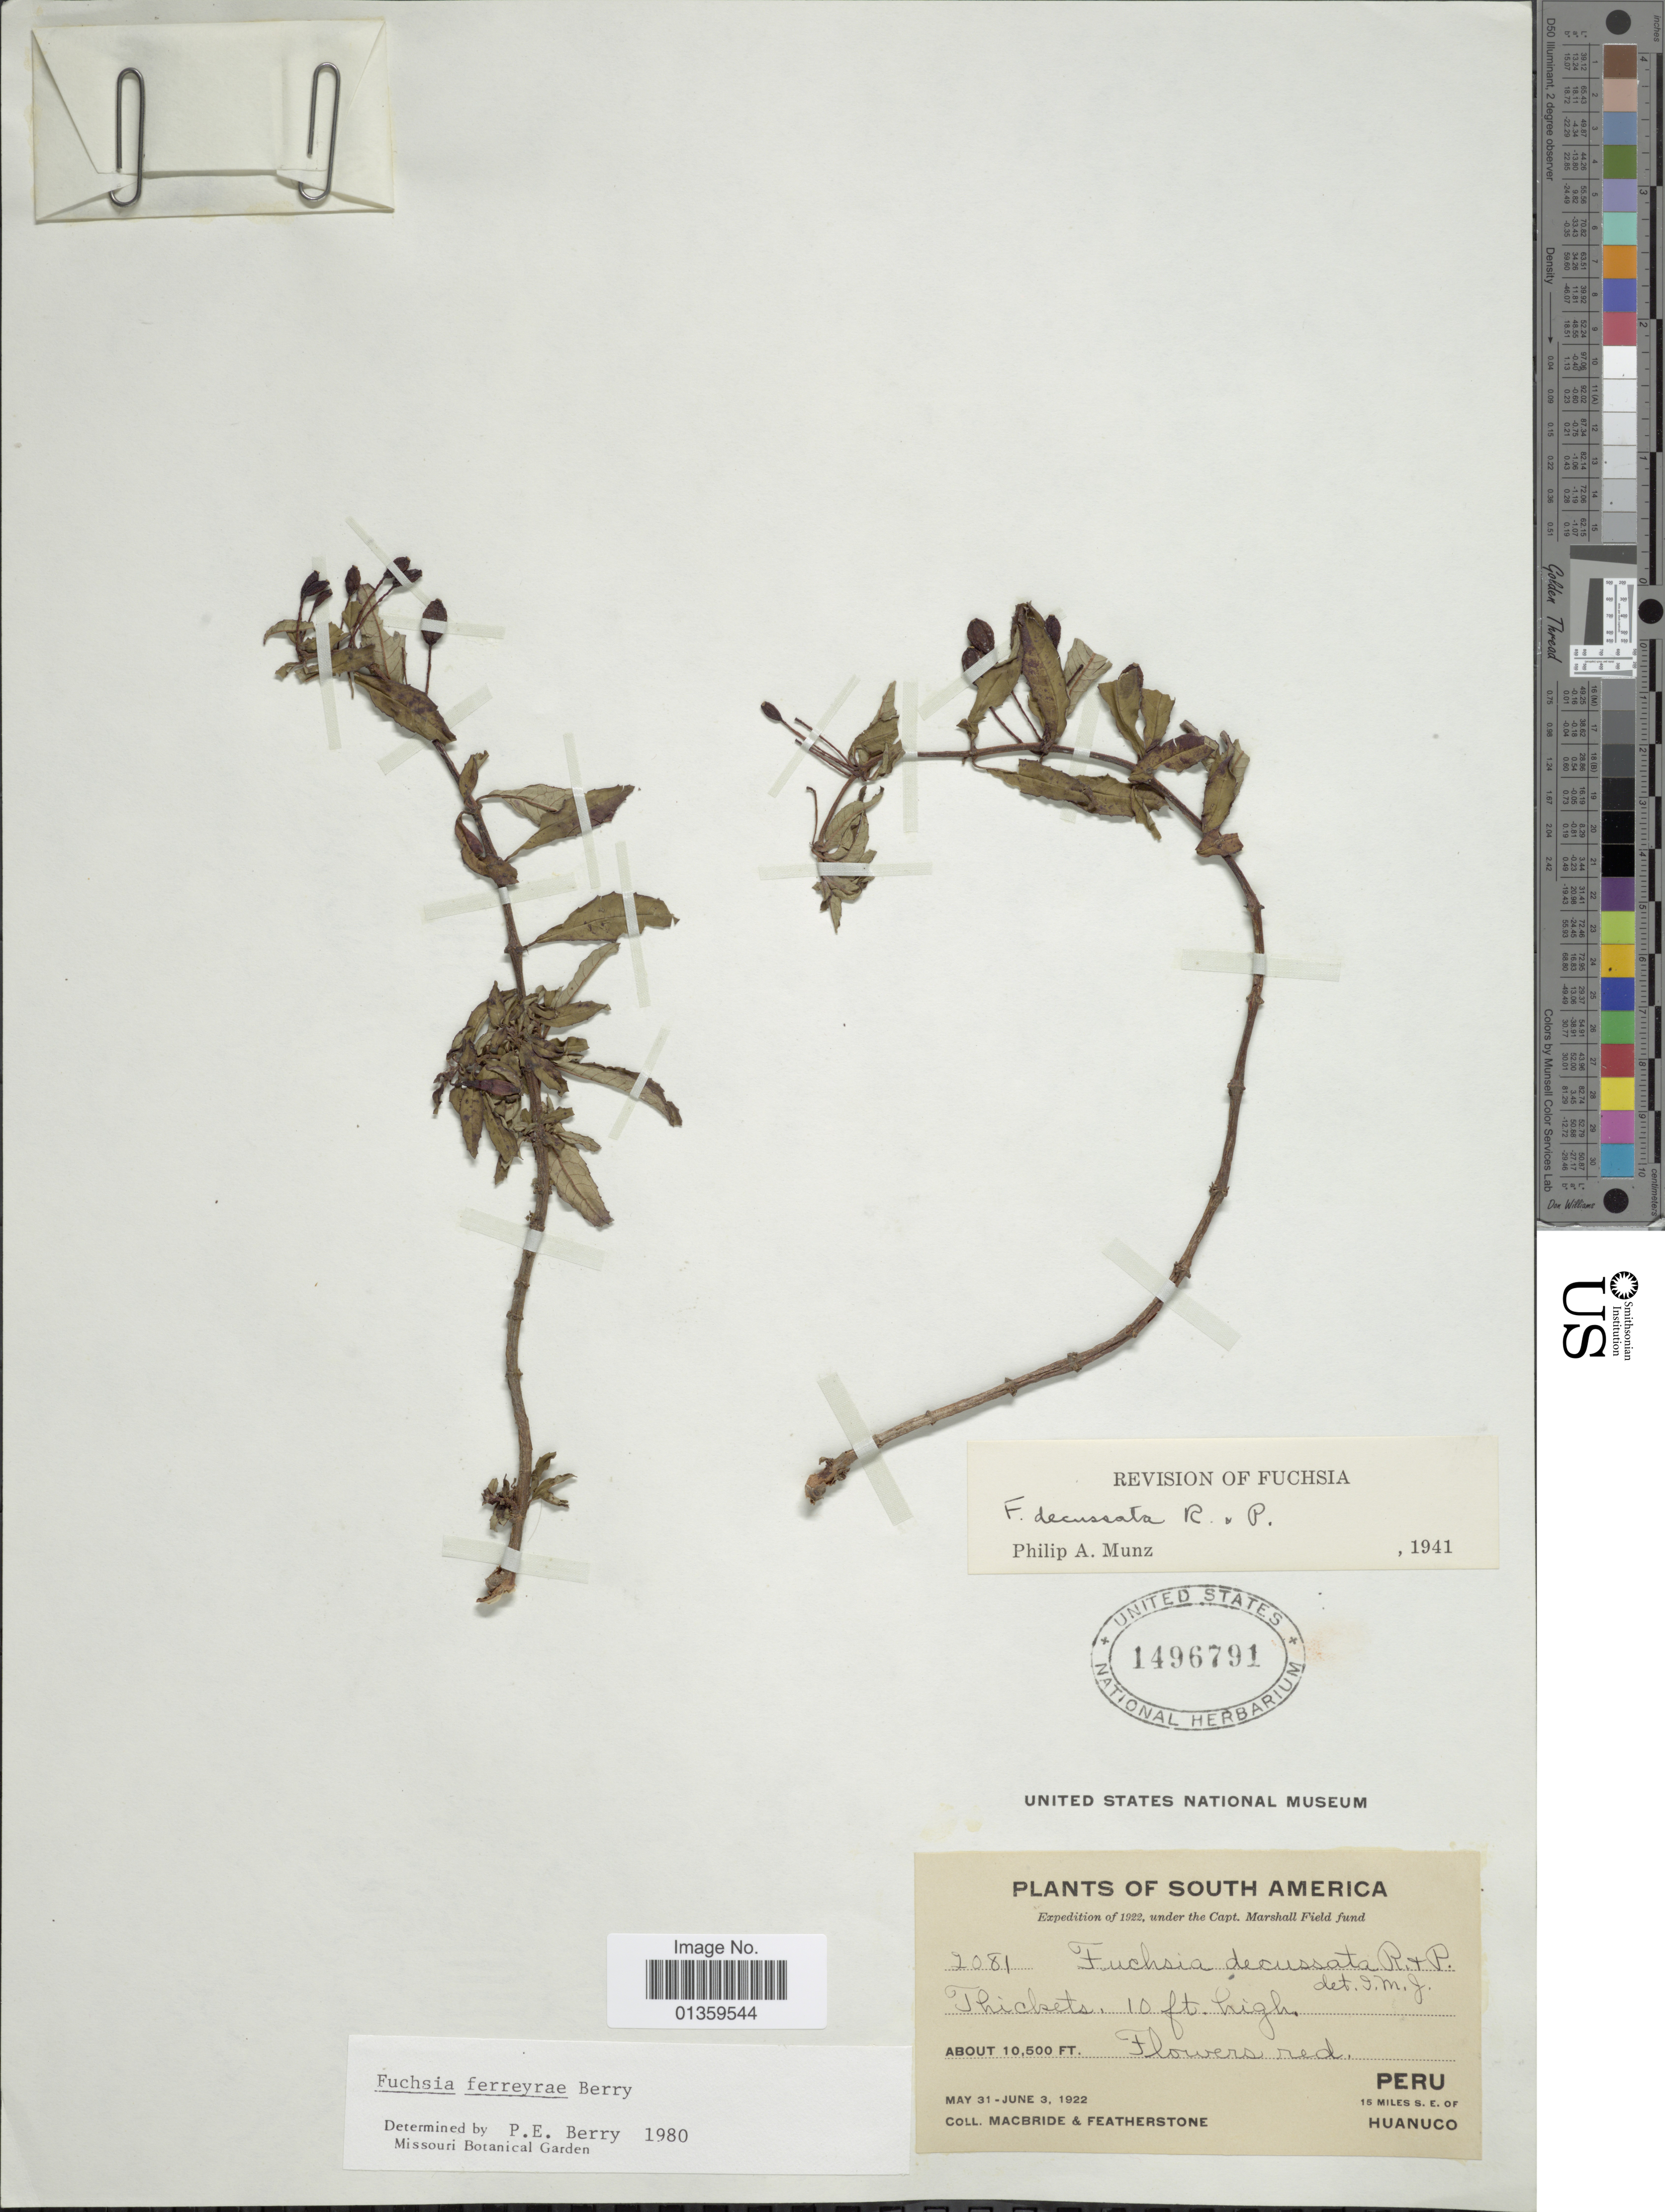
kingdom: Plantae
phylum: Tracheophyta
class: Magnoliopsida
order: Myrtales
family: Onagraceae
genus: Fuchsia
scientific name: Fuchsia ferreyrae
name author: P.E. Berry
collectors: J. F. Macbride & -. Featherstone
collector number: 2081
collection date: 1922-05-31/1922-06-03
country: Peru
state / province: Huánuco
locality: South America, 15 miles s.e. of Huanuco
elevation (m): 3200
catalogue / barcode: US 1496791